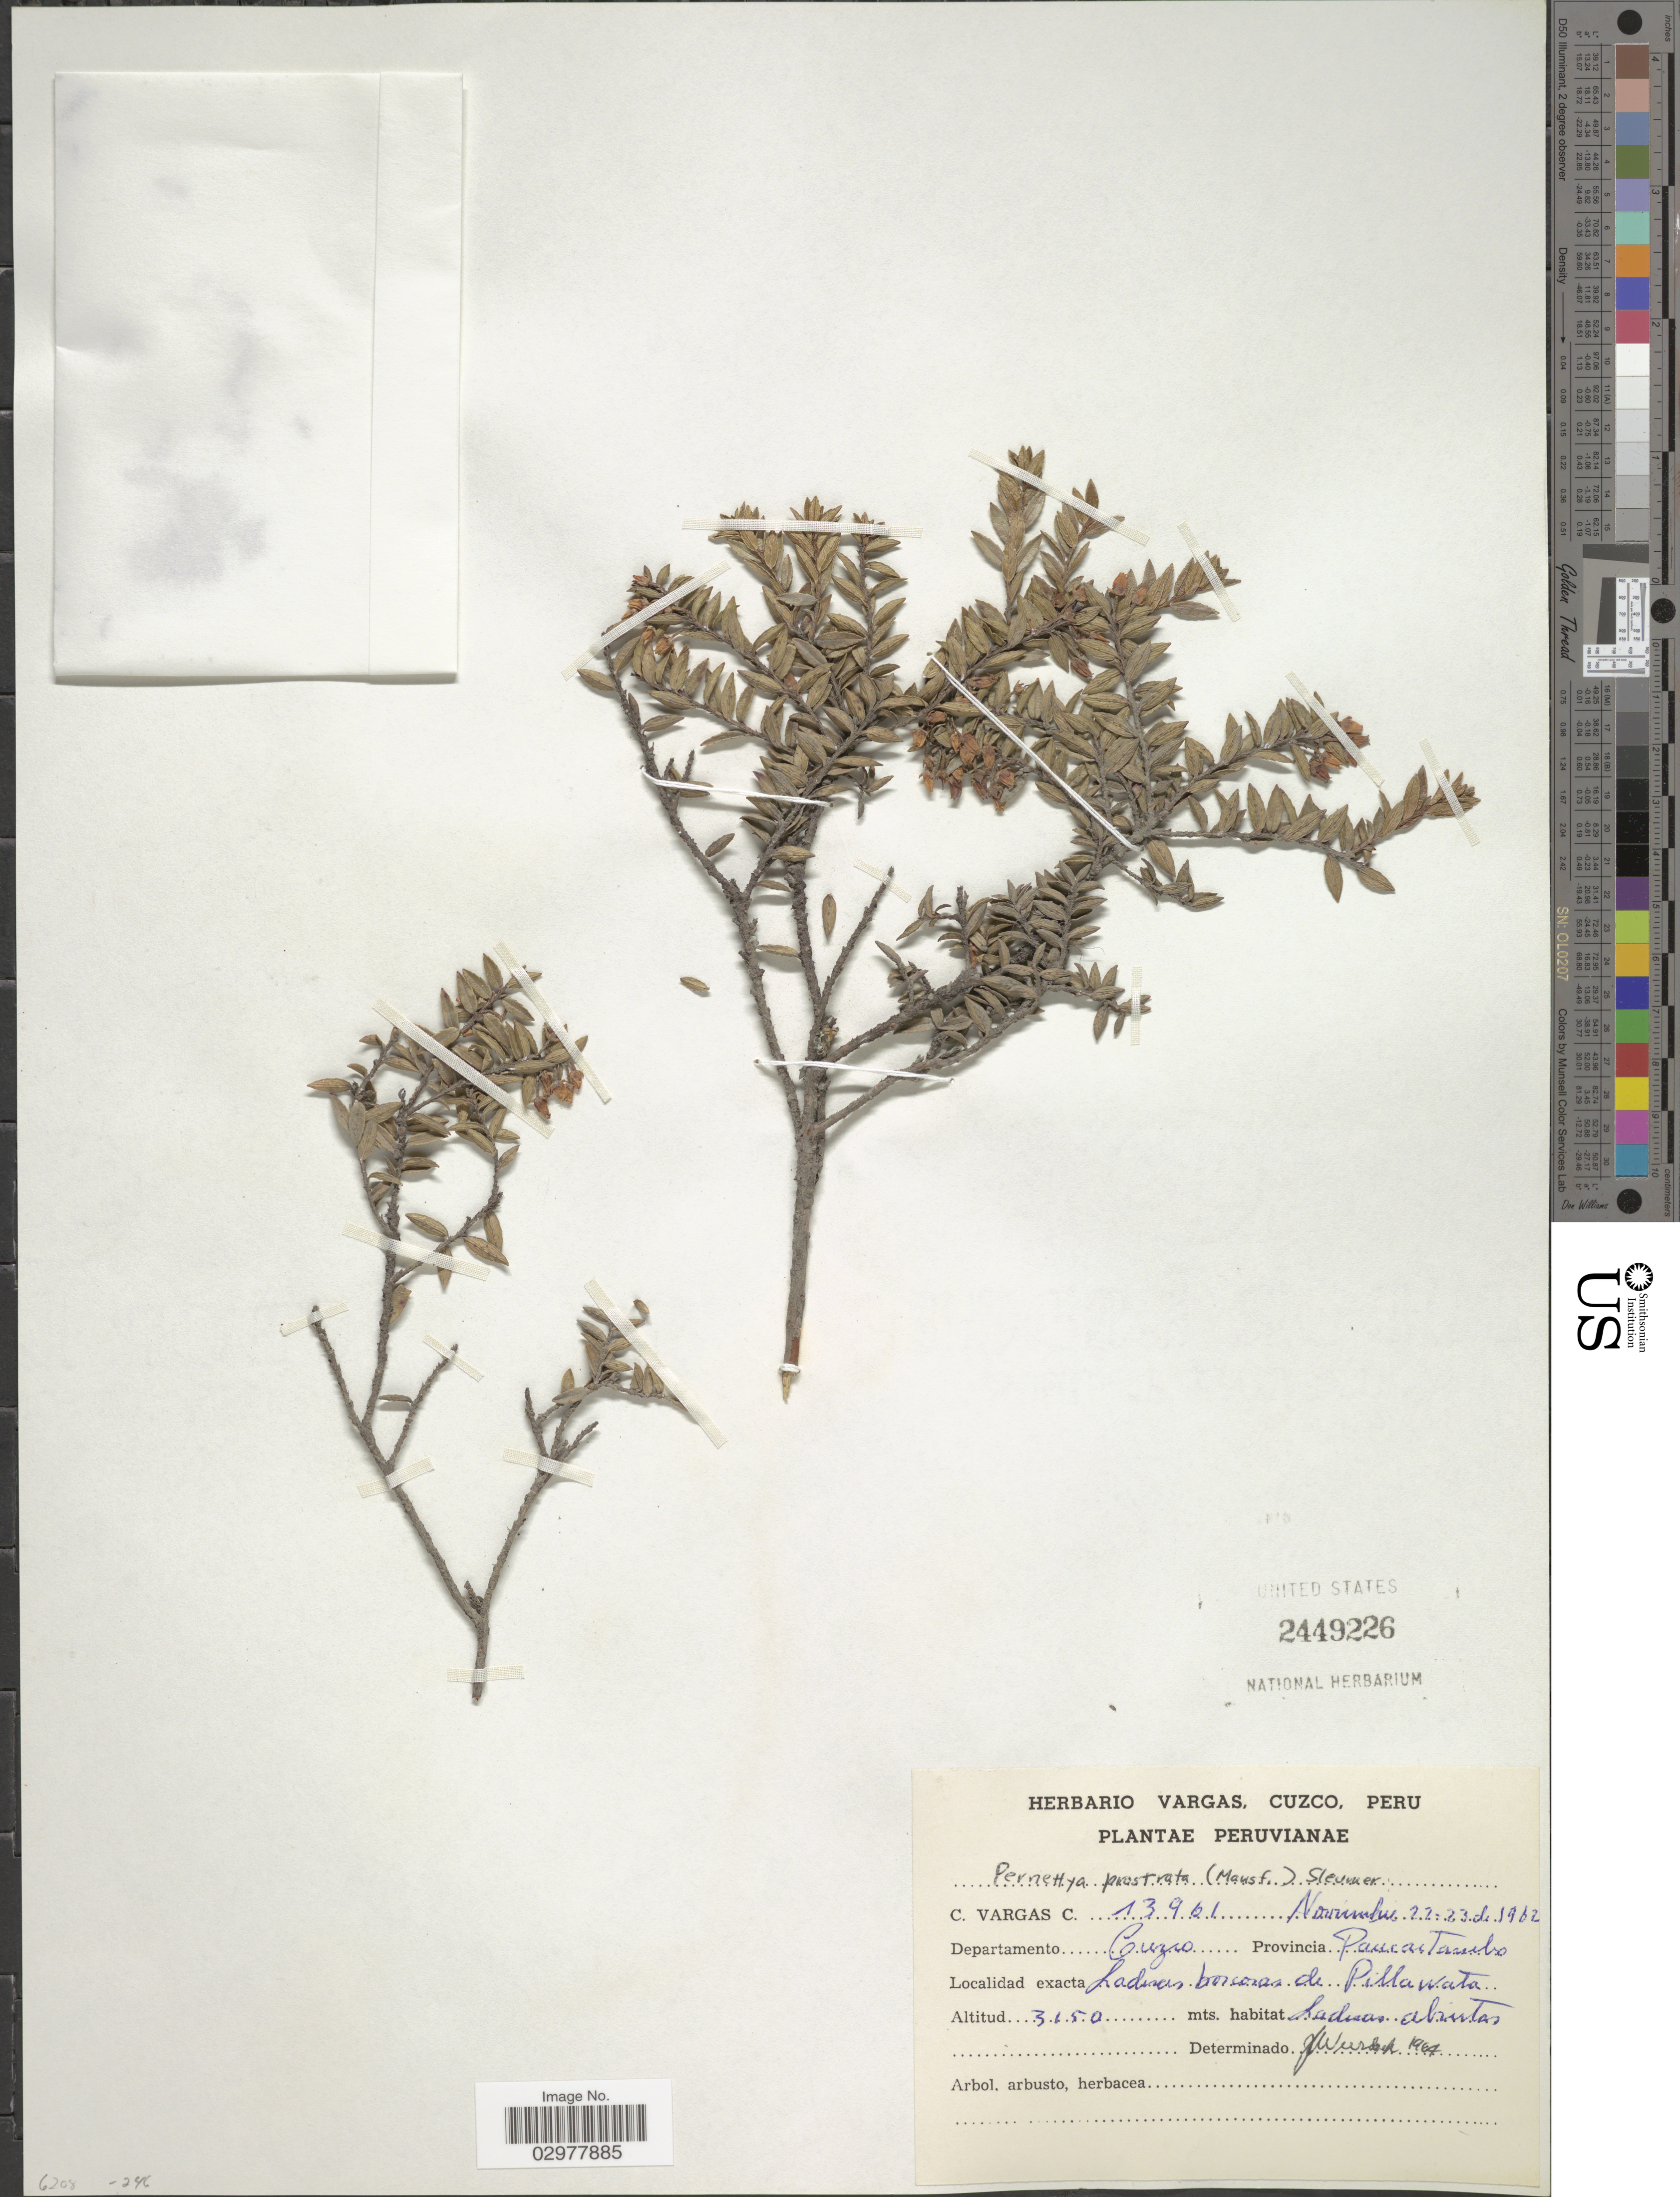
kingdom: Plantae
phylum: Tracheophyta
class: Magnoliopsida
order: Ericales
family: Ericaceae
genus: Pernettya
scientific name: Pernettya prostrata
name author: (Cav.) DC.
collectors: C. Vargas Calderón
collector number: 13961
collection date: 1962-11-22/1962-11-23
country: Peru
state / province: Cusco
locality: Departamento Cuzco. Provincia Paucartambo. Laderas boscosa de Pillawata [Pilahuata].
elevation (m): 3150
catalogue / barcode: US 2449226